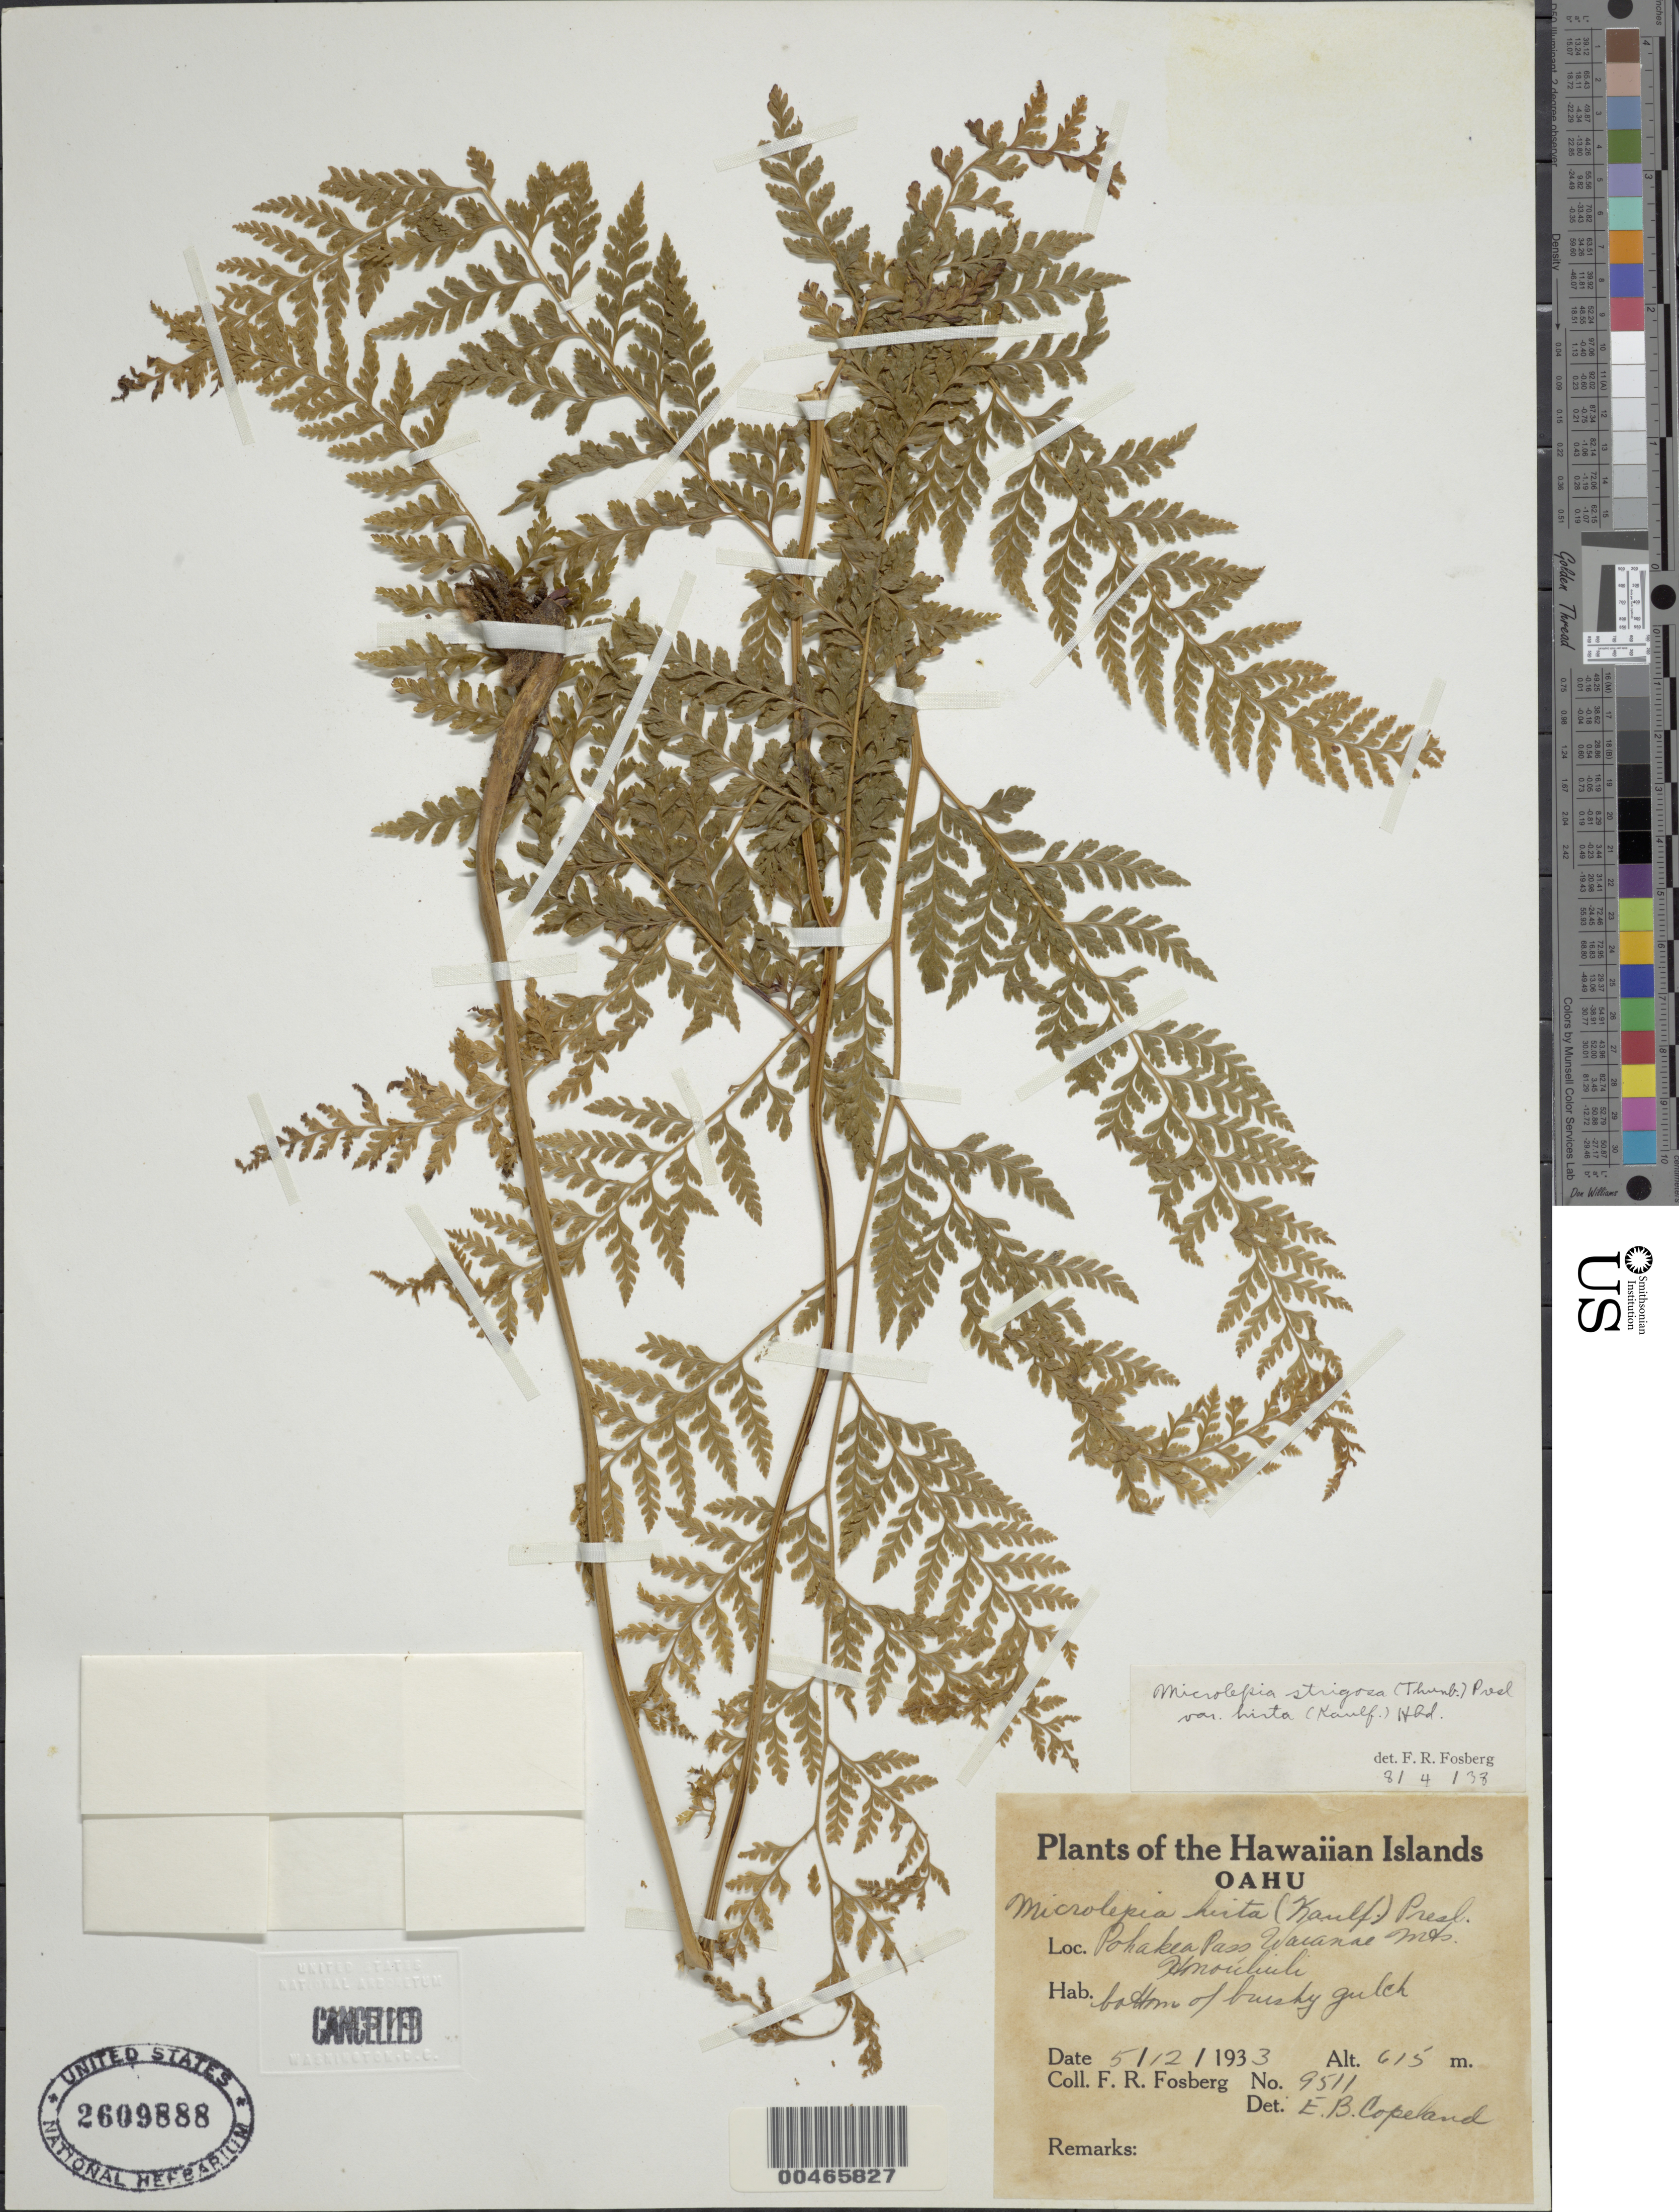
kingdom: Plantae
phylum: Tracheophyta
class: Polypodiopsida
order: Polypodiales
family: Dennstaedtiaceae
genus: Microlepia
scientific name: Microlepia speluncae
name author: (L.) T. Moore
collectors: F. R. Fosberg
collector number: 9511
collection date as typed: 12 May 1933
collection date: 1933-05-12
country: United States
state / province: Hawaii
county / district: Honolulu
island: Oahu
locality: Pohakea Pass Waianae Mts., Honouluih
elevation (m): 615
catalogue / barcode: US 2609888